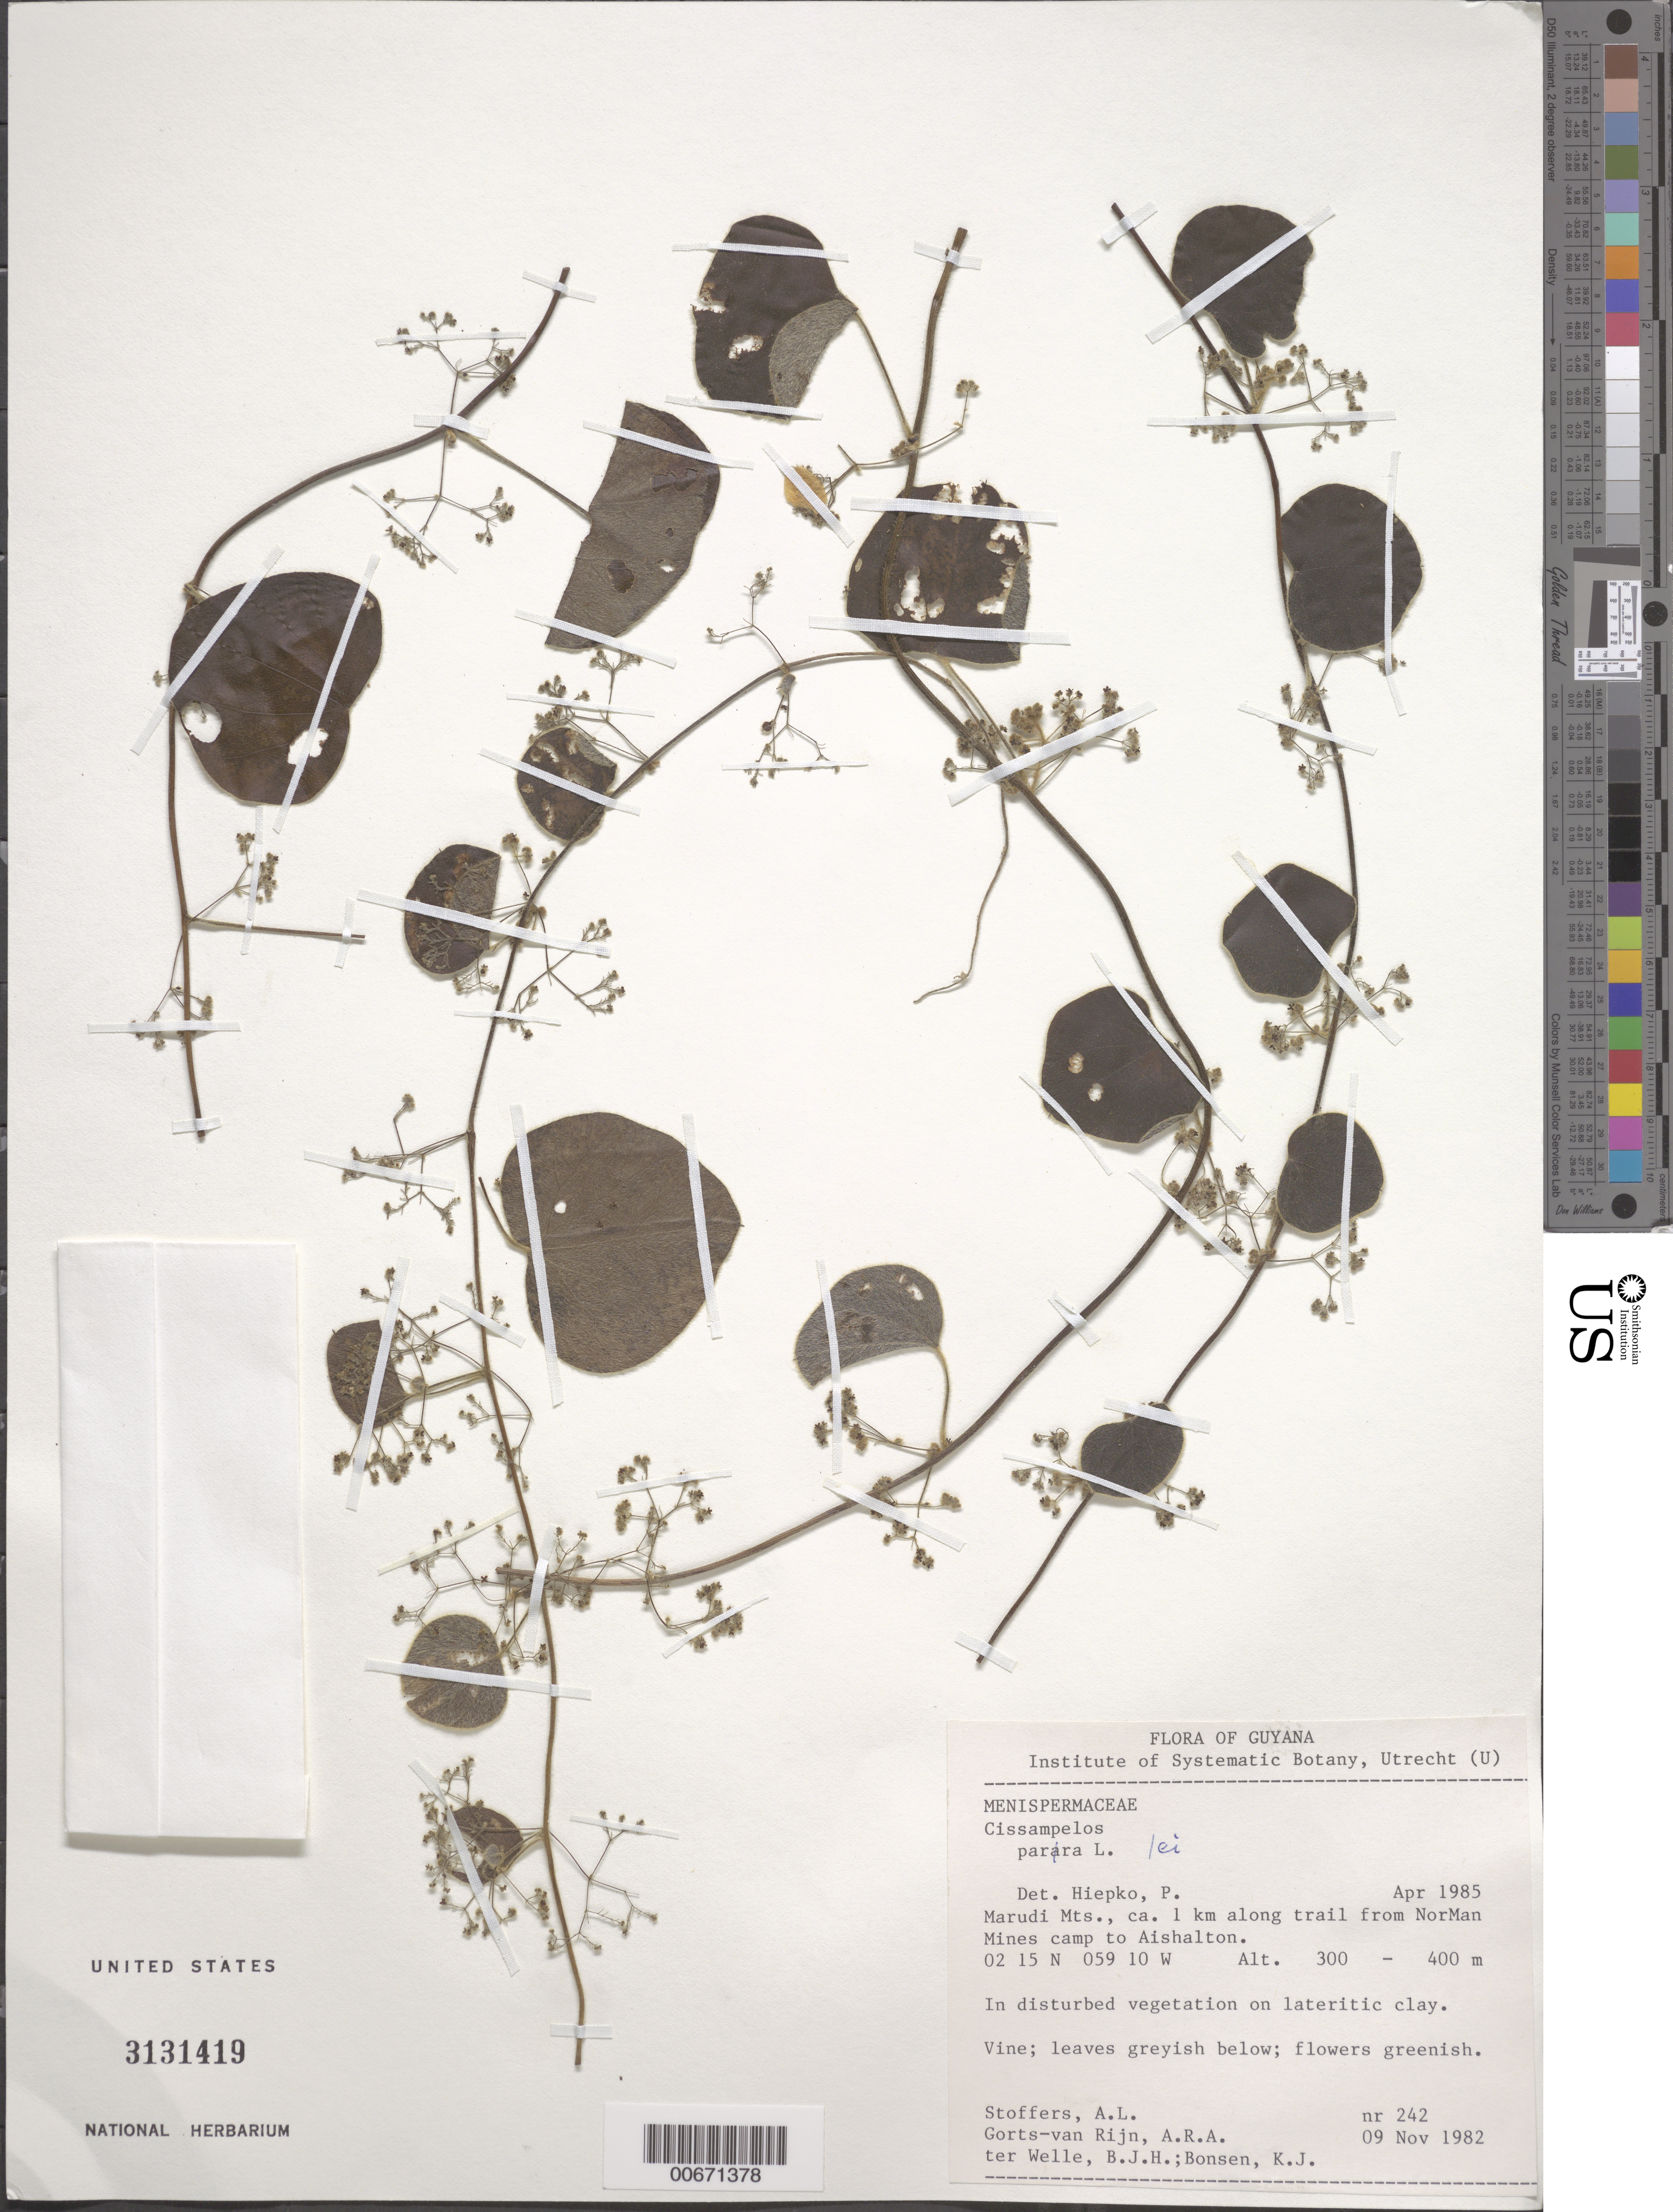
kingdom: Plantae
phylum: Tracheophyta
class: Magnoliopsida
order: Ranunculales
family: Menispermaceae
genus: Cissampelos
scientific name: Cissampelos pareira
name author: L.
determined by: Heipko, P.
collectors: A. Stoffers, A. .R. A. Görts-van Rijn, B. Welle & K. Bonsen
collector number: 242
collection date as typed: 9-Nov-82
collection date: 1982-11-09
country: Guyana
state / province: U. Takutu-U. Essequibo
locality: Marudi Mts., ca. 1 km along trail from NorMan Mines camp to Aishalton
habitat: Disturbed vegetation on lateritic clay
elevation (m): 300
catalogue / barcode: US 3131419